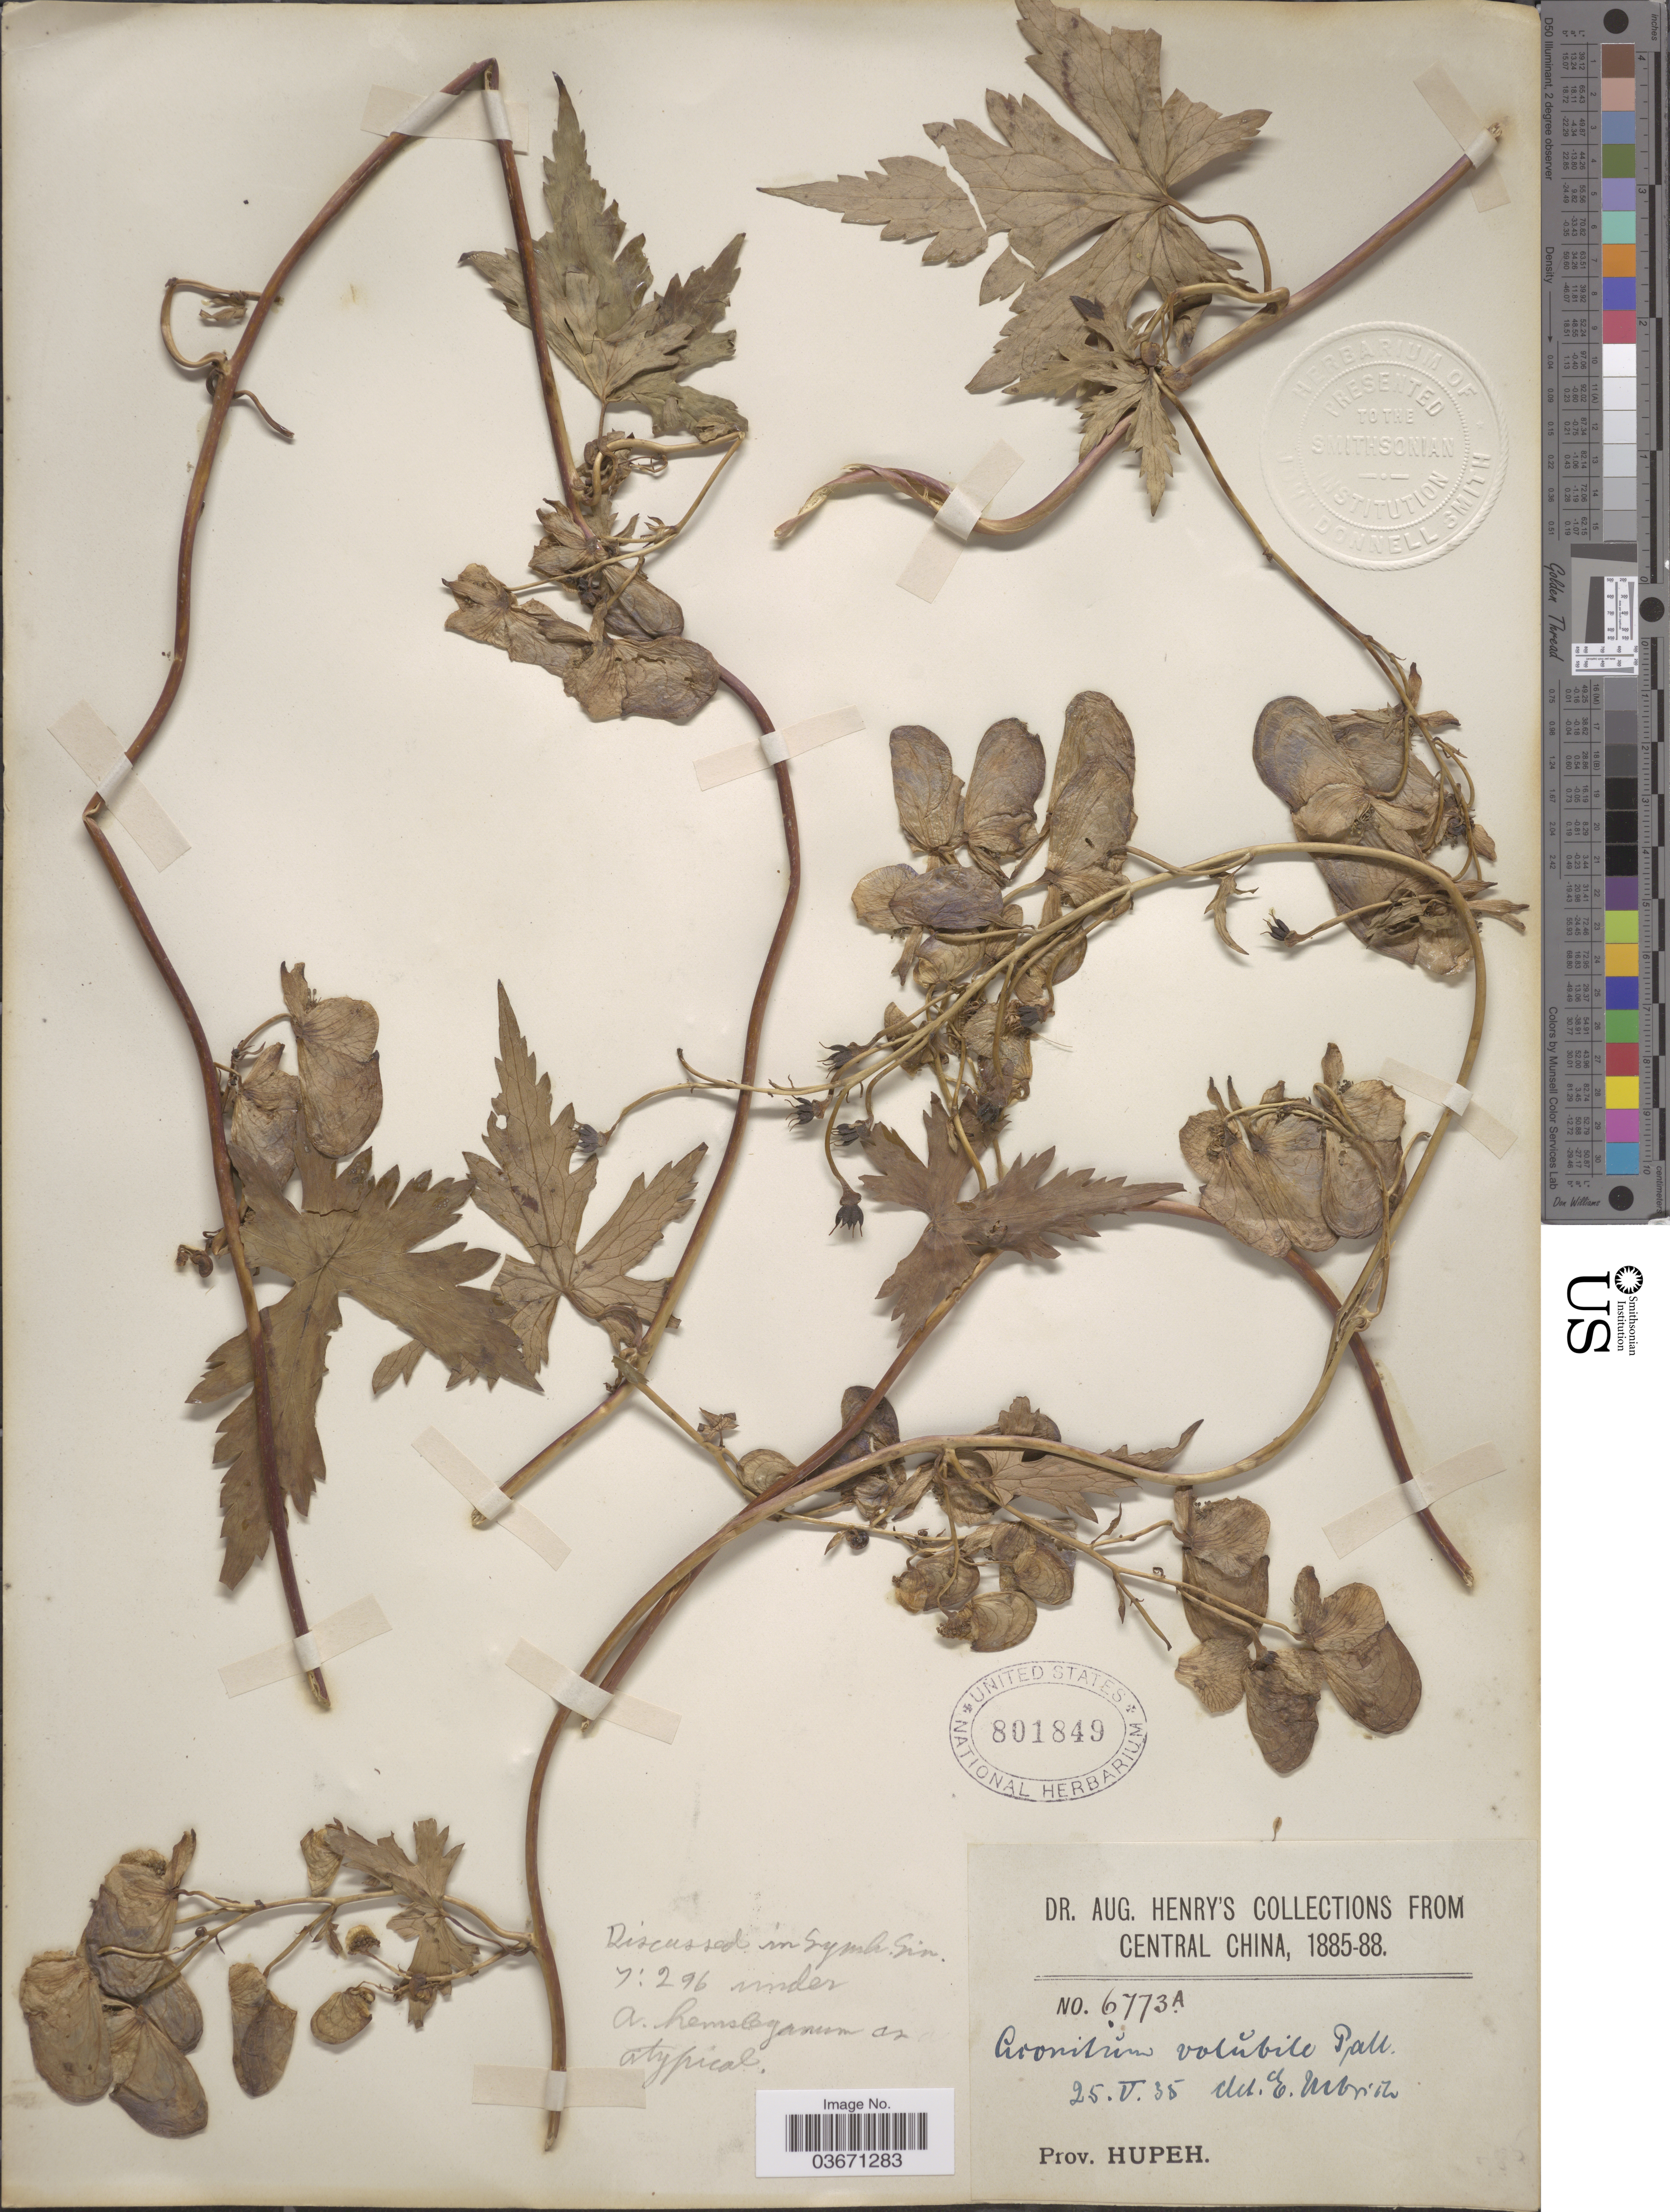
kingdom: Plantae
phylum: Tracheophyta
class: Magnoliopsida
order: Ranunculales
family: Ranunculaceae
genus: Aconitum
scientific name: Aconitum hemsleyanum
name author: E. Pritz.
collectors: A. Henry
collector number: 6773 A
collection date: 1885/1888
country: China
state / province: Hubei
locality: Central China. Prov. Hupeh.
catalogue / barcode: US 801849